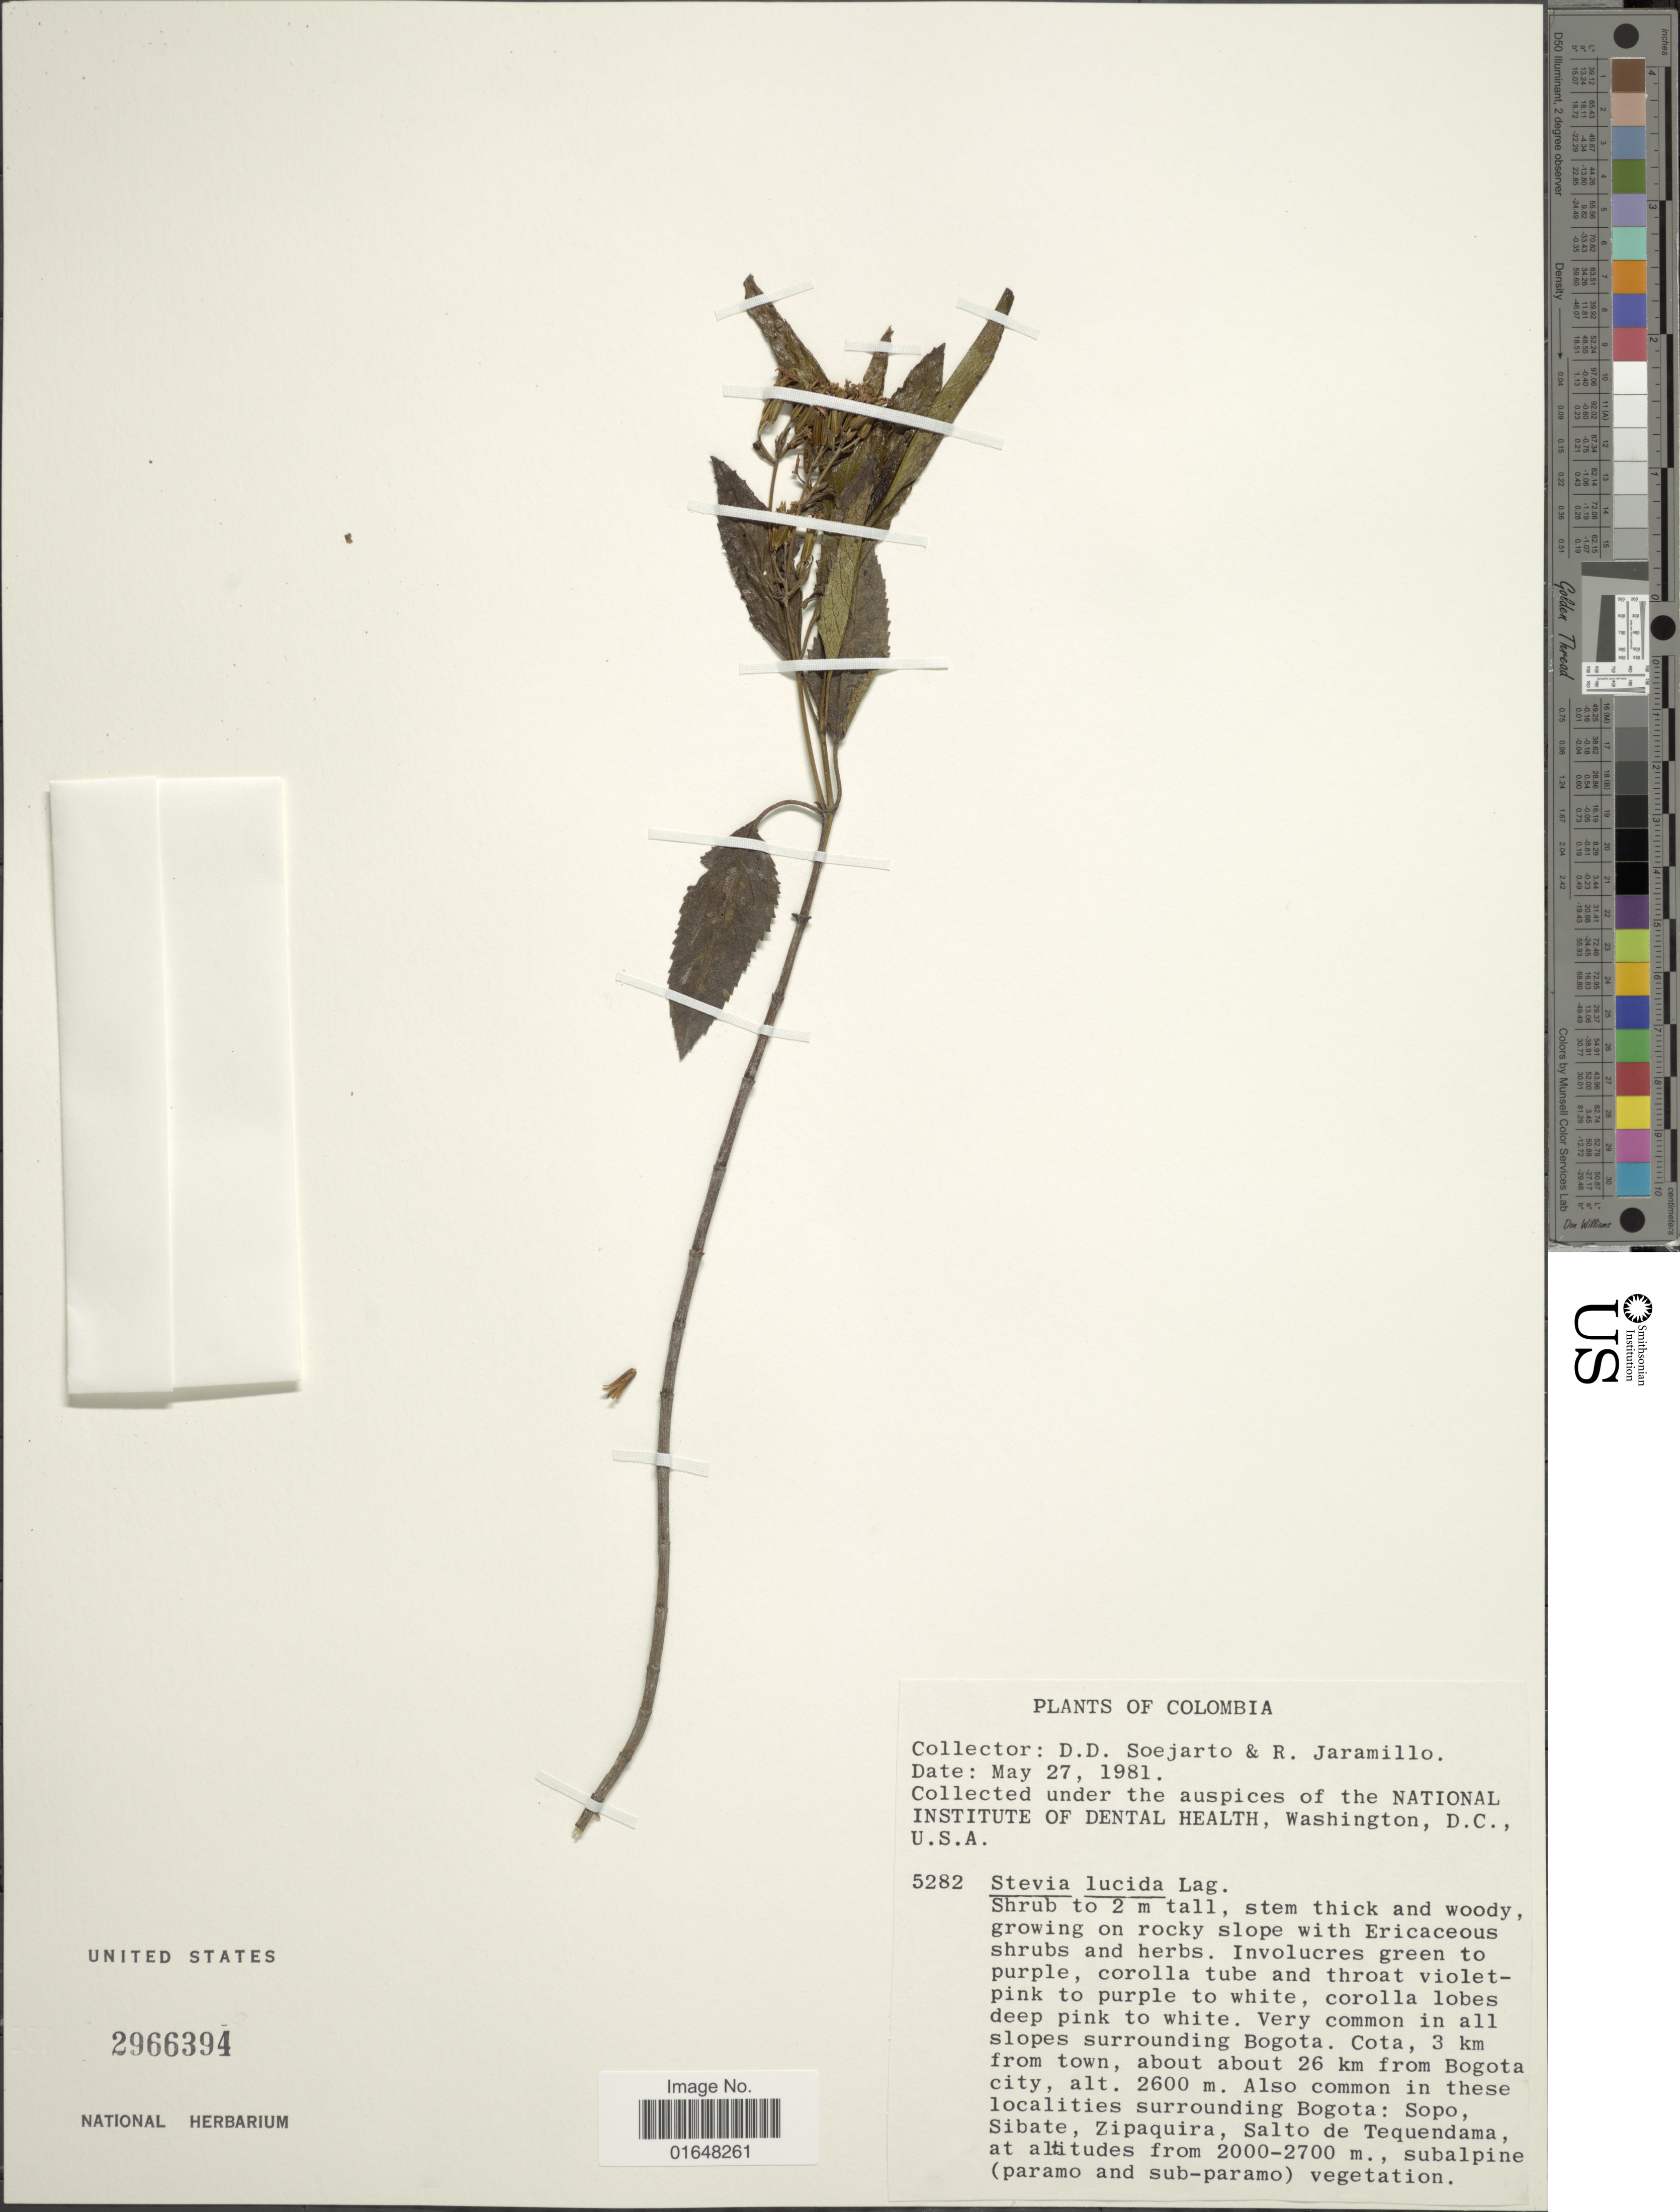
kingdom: Plantae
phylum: Tracheophyta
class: Magnoliopsida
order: Asterales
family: Asteraceae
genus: Stevia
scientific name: Stevia lucida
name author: Lag.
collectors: R. Jaramillo M.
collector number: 5282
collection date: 1981-05-27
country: Colombia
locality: Slopes surrounding Bogota, Cota 3 km from town, about about 26 km from Bogota city, Sopo, Sibate, Zipaquira, Salto de Tequendama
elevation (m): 2000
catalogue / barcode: US 2966394